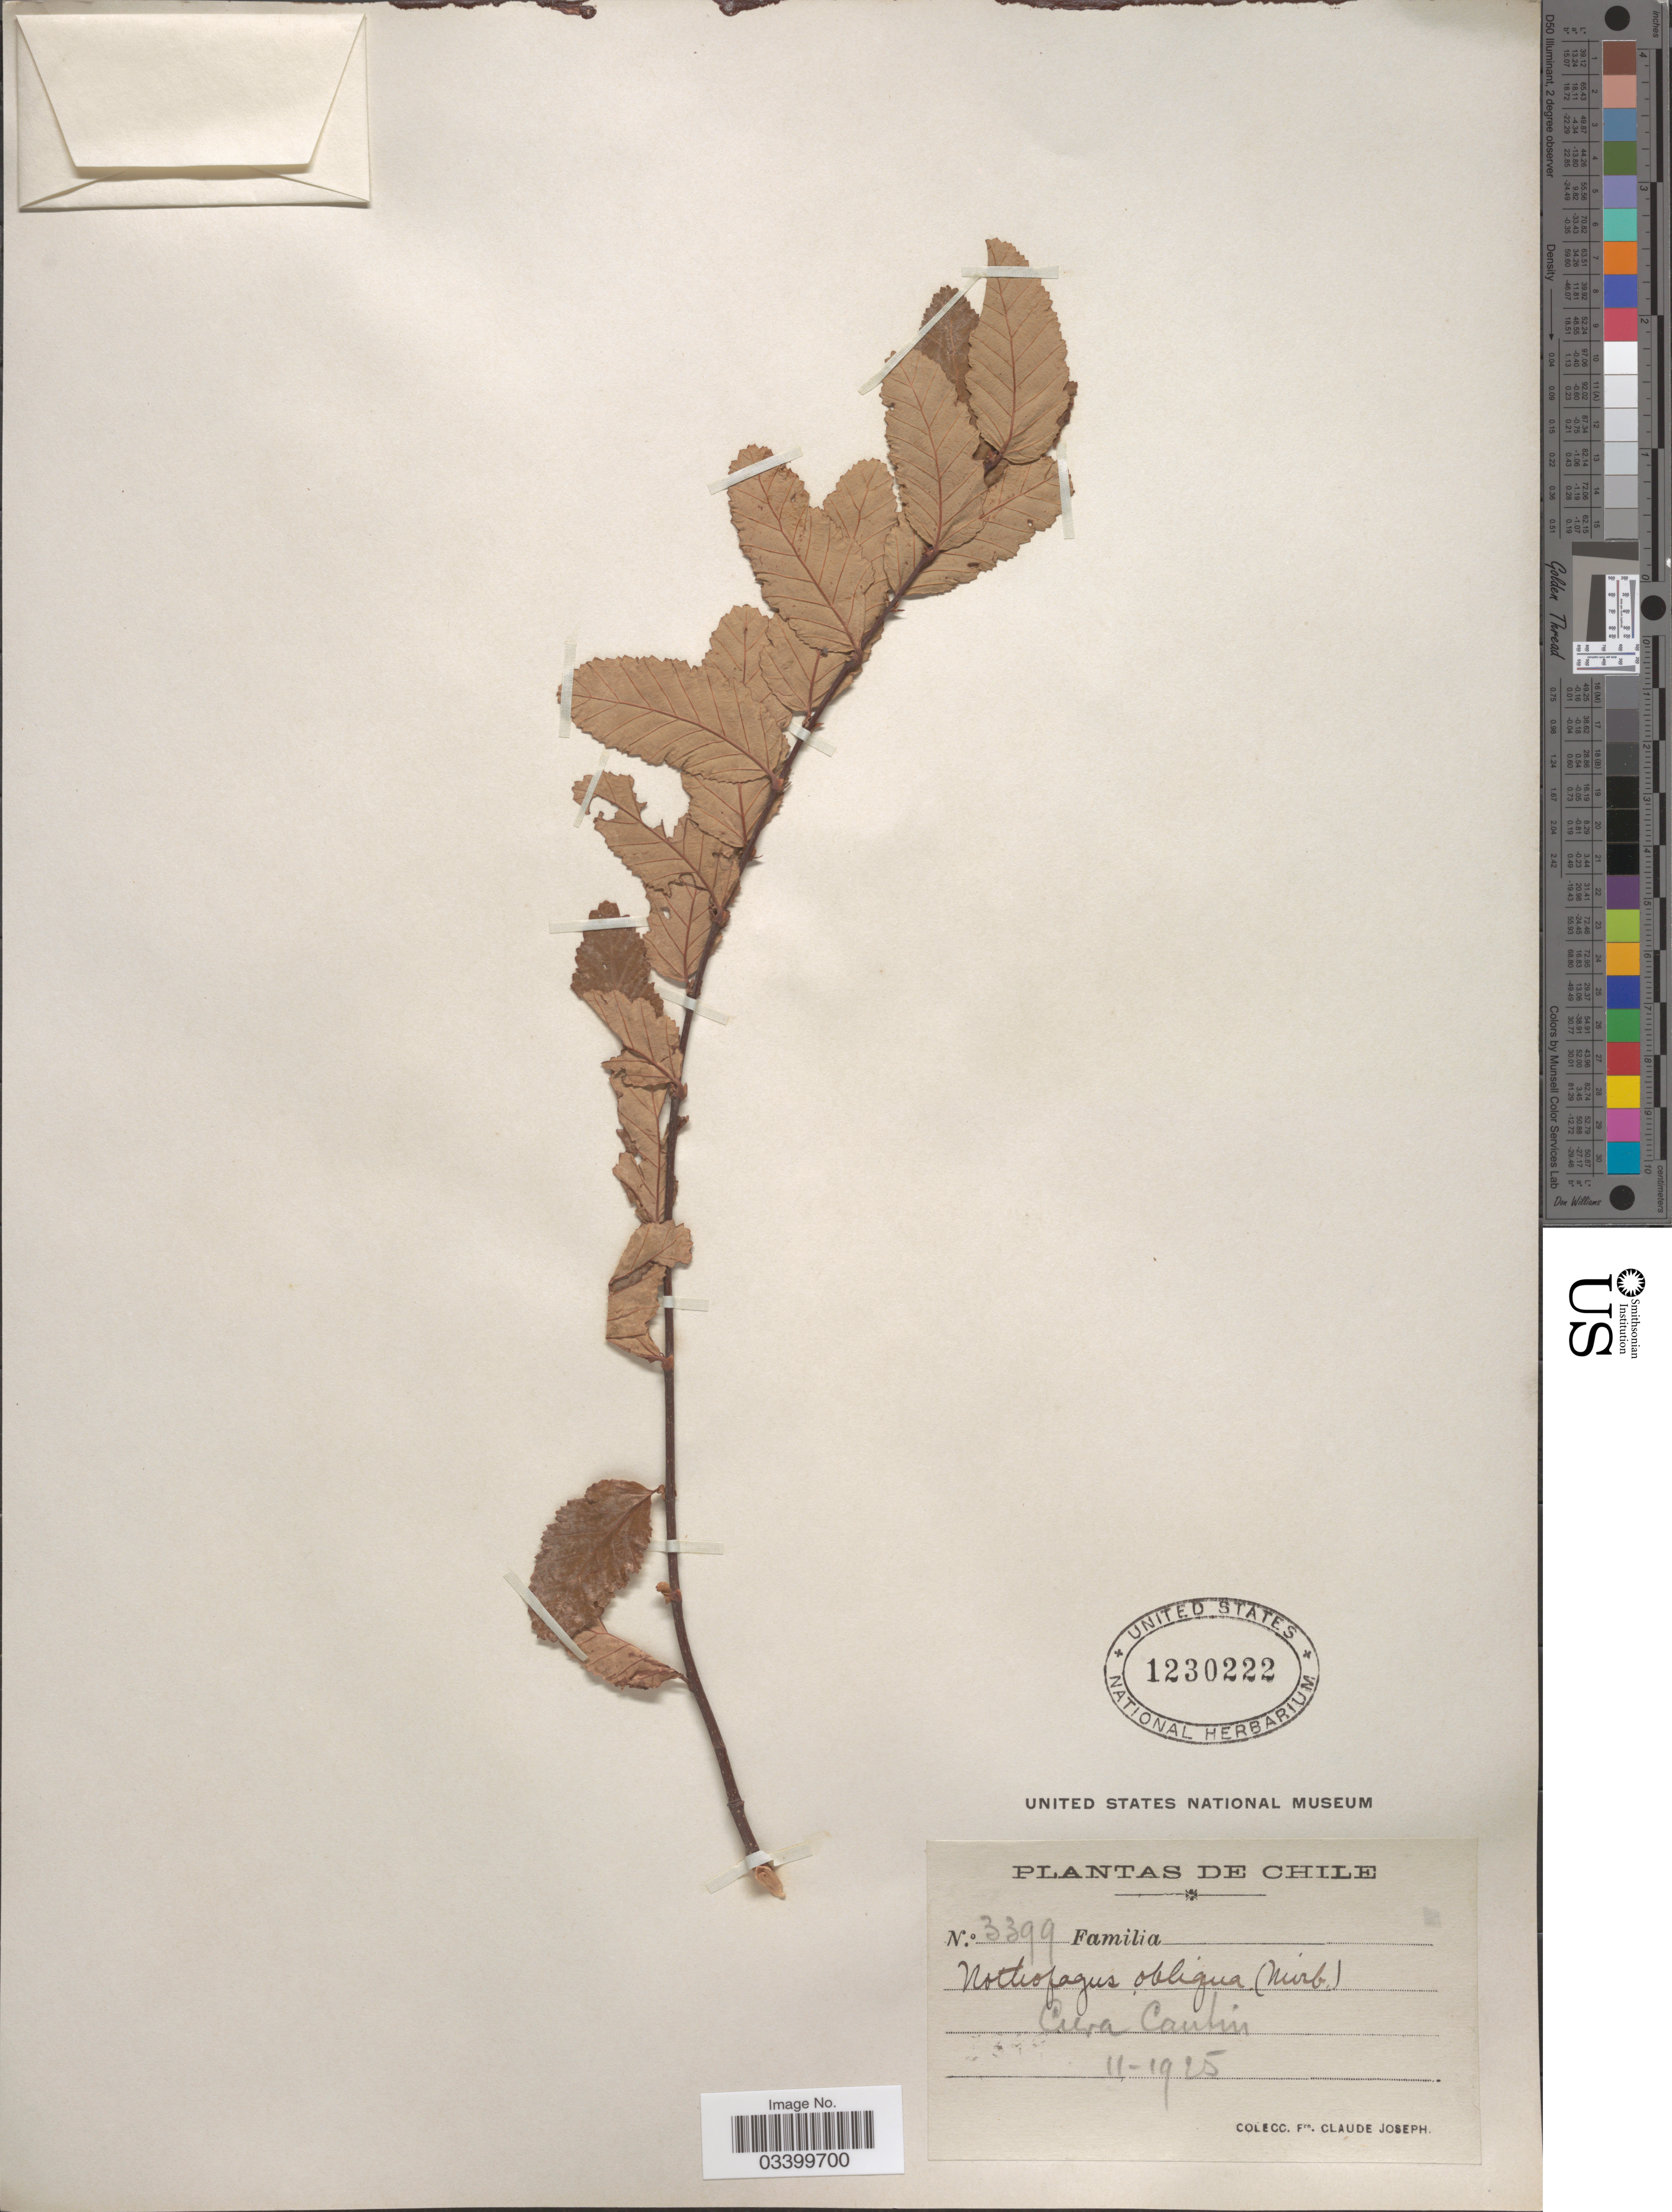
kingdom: Plantae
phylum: Tracheophyta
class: Magnoliopsida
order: Fagales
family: Nothofagaceae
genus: Nothofagus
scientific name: Nothofagus obliqua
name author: (Mirb.) Oerst.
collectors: Bro. Claude-Joseph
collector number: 3399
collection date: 1925-11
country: Chile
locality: Curacautin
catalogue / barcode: US 1230222